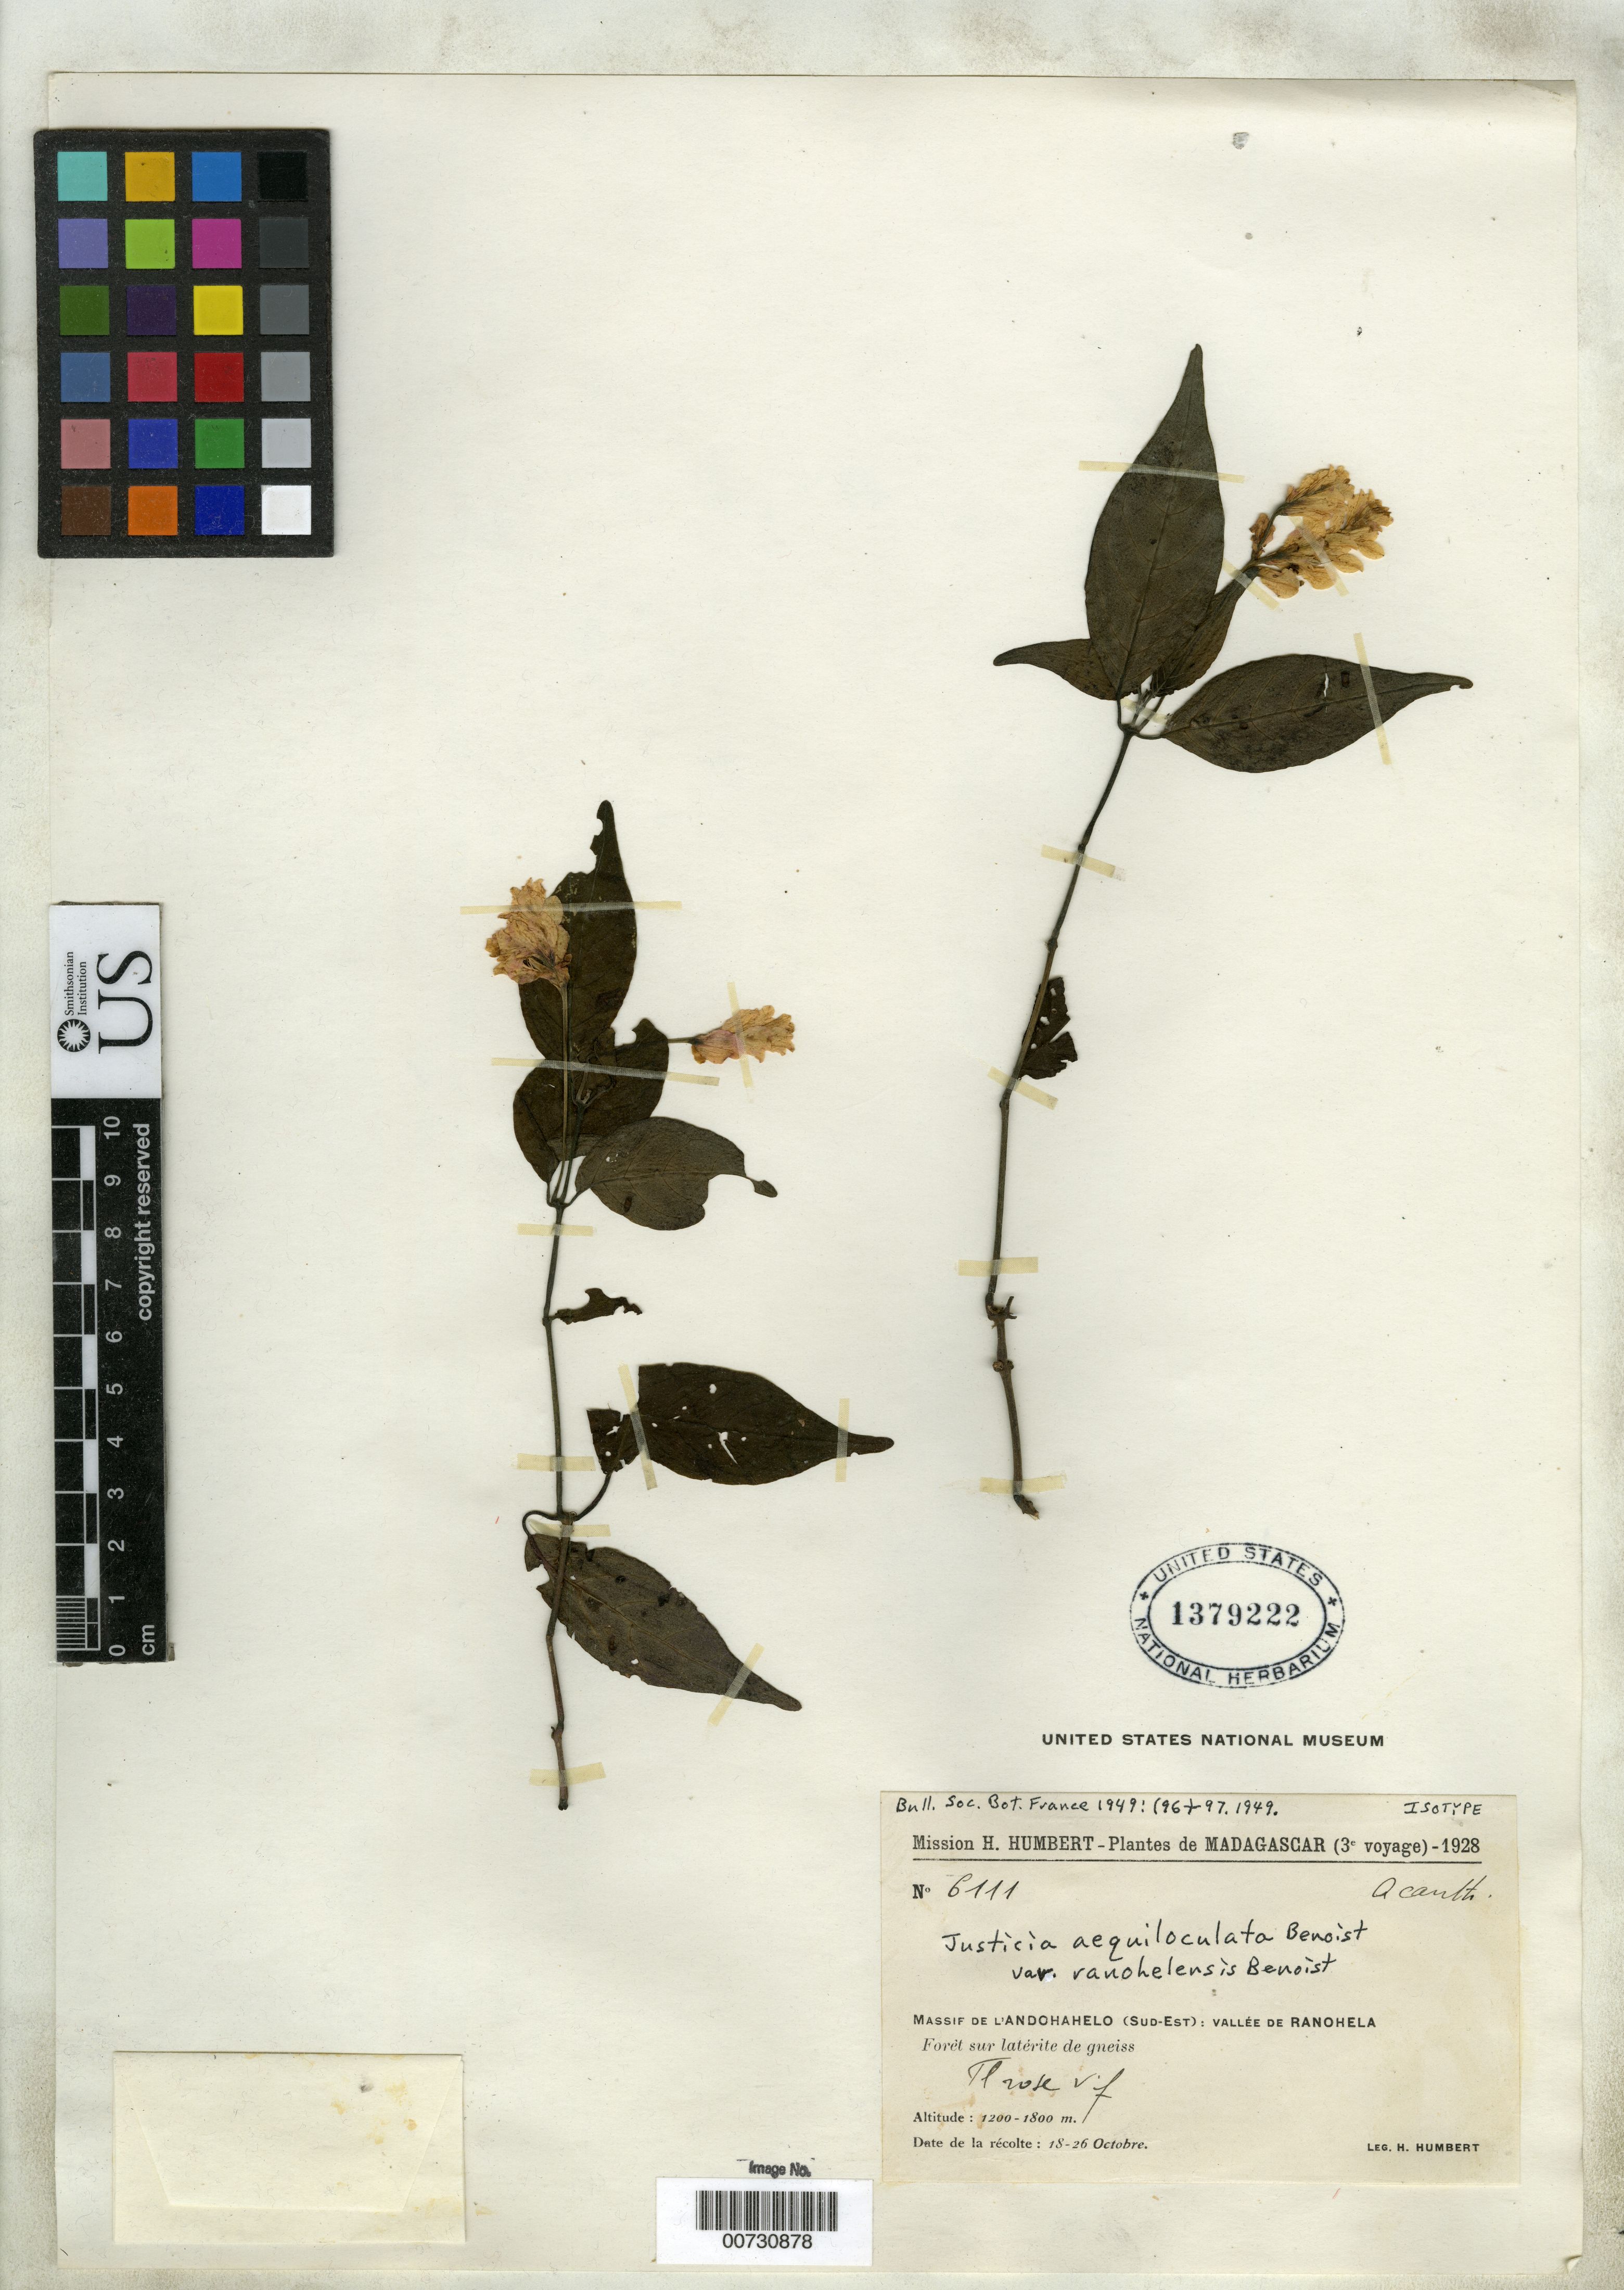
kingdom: Plantae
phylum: Tracheophyta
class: Magnoliopsida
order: Lamiales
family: Acanthaceae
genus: Justicia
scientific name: Justicia aequiloculata var. ranohelensis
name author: Benoist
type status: Isotype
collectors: H. Humbert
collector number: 6111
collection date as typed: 18 Oct 1928 to 26 Oct 1928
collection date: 1928-10-18/1928-10-26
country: Madagascar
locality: Massif de l'Andohahelo (Sud-Est): Vallée de Ranohela.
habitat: Forêt sur latérite de gneiss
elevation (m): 1200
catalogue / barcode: US 1379222